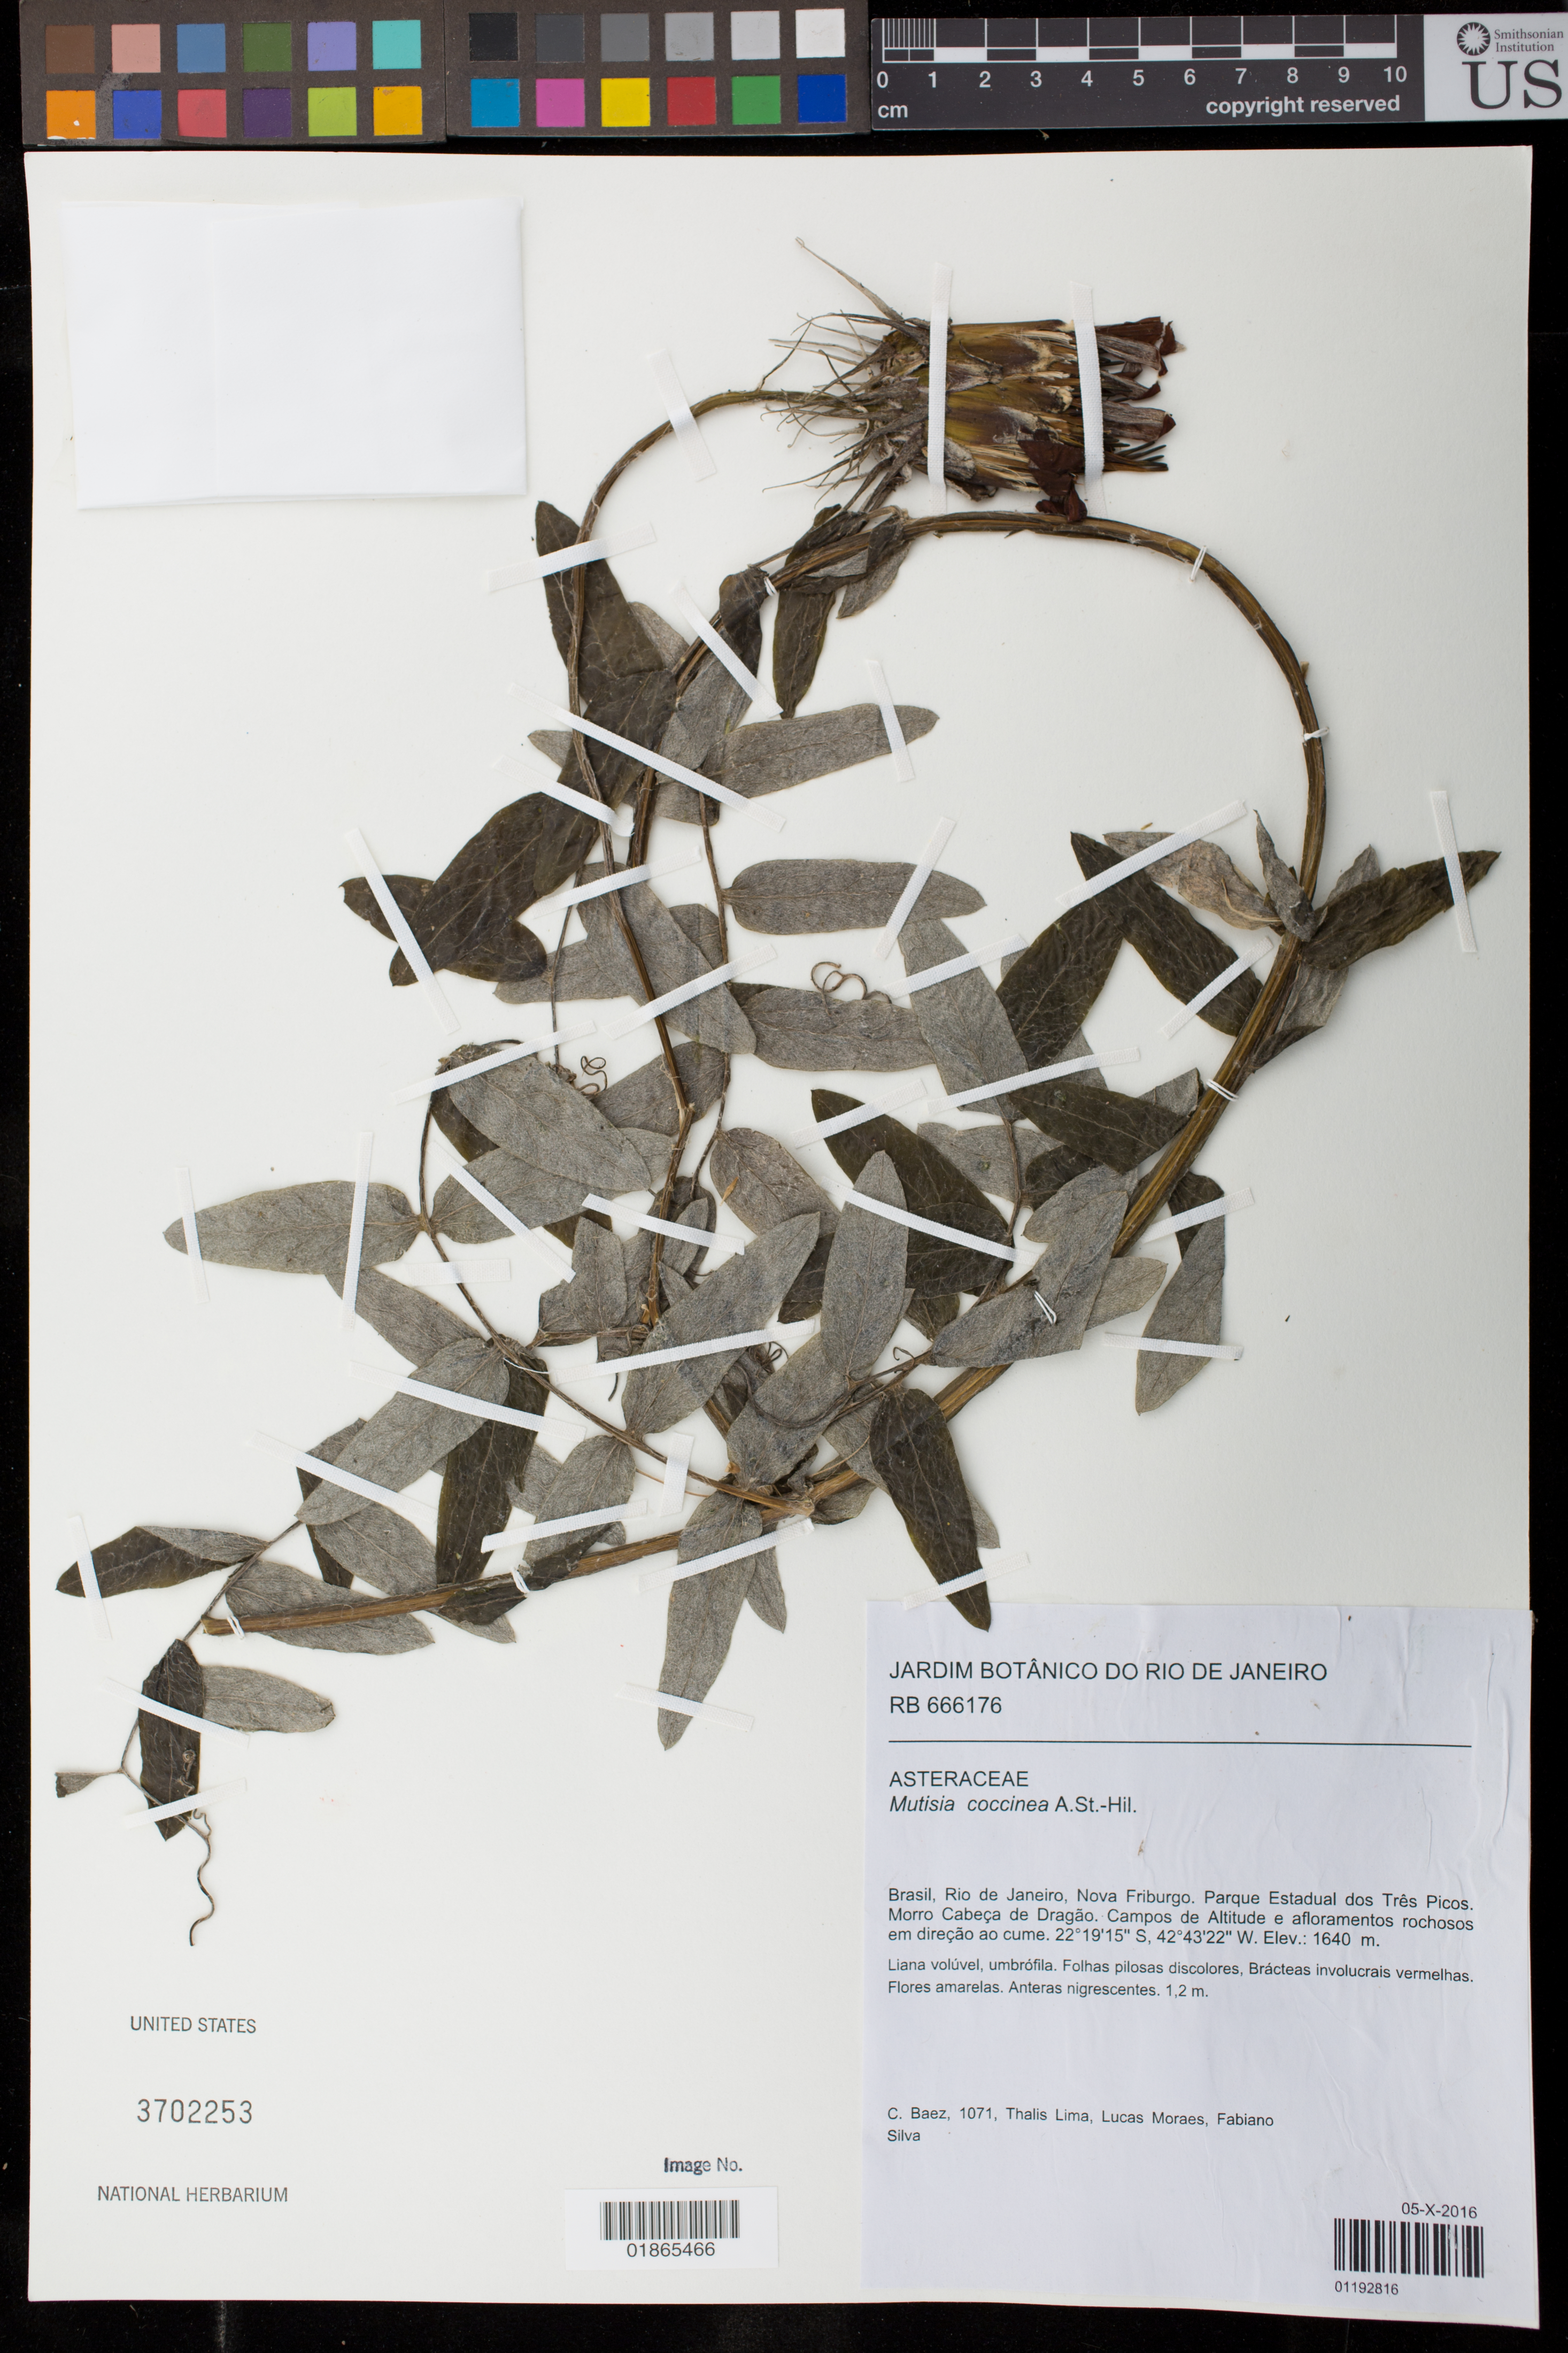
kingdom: Plantae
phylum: Tracheophyta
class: Magnoliopsida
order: Asterales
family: Asteraceae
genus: Mutisia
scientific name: Mutisia coccinea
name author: A. St.-Hil.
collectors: C. Baez, T. Lima, L. Moraes & F. Silva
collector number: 1071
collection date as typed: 05-X-2016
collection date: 2016-10-05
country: Brazil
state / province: Rio de Janeiro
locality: Nova Friburgo. Parque Estadual dos Tres Picos. Morro Cabeca de Dragao. Campos de Altitude e afloramentos rochosos em direcao ao cume.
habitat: Campos de Altitude e afloramentos rochosos em direção ao cume.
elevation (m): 1640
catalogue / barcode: US 3702253